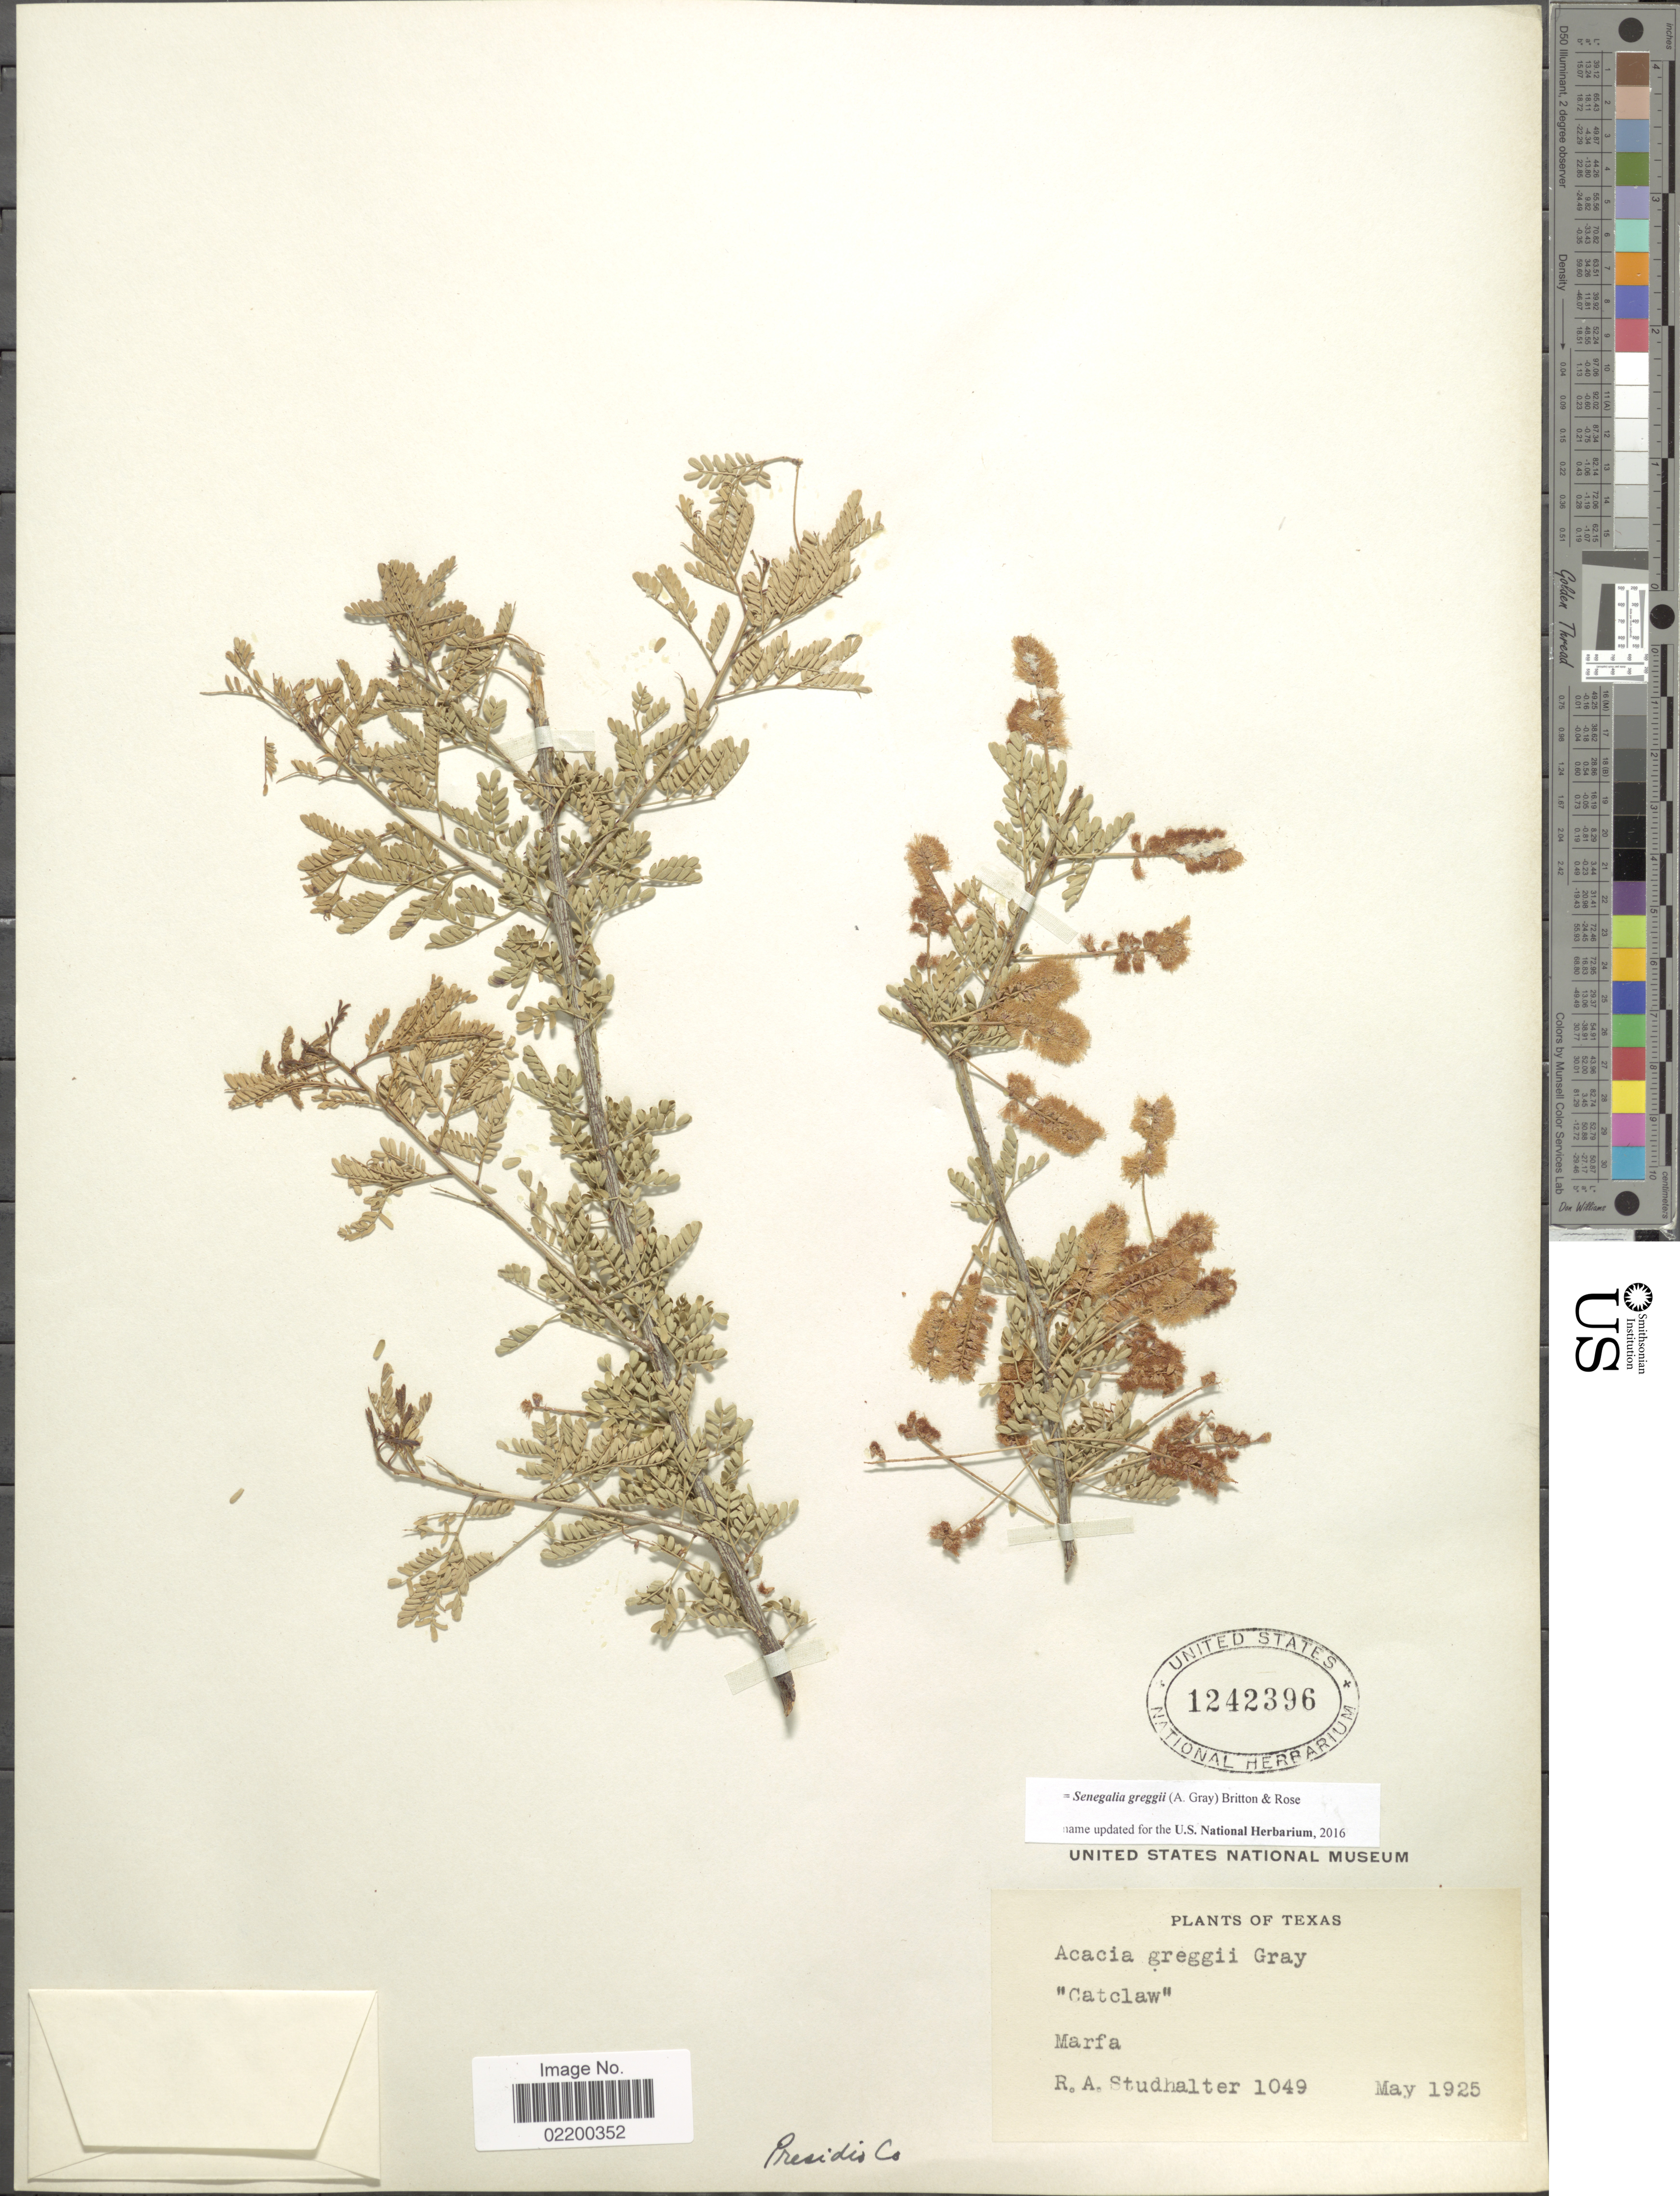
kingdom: Plantae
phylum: Tracheophyta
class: Magnoliopsida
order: Fabales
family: Fabaceae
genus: Senegalia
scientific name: Senegalia greggii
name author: (A. Gray) Britton & Rose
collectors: R. Studhalter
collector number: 1049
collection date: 1925-05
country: United States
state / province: Texas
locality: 'Catclaw' Marfa, Presidio Co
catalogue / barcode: US 1242396